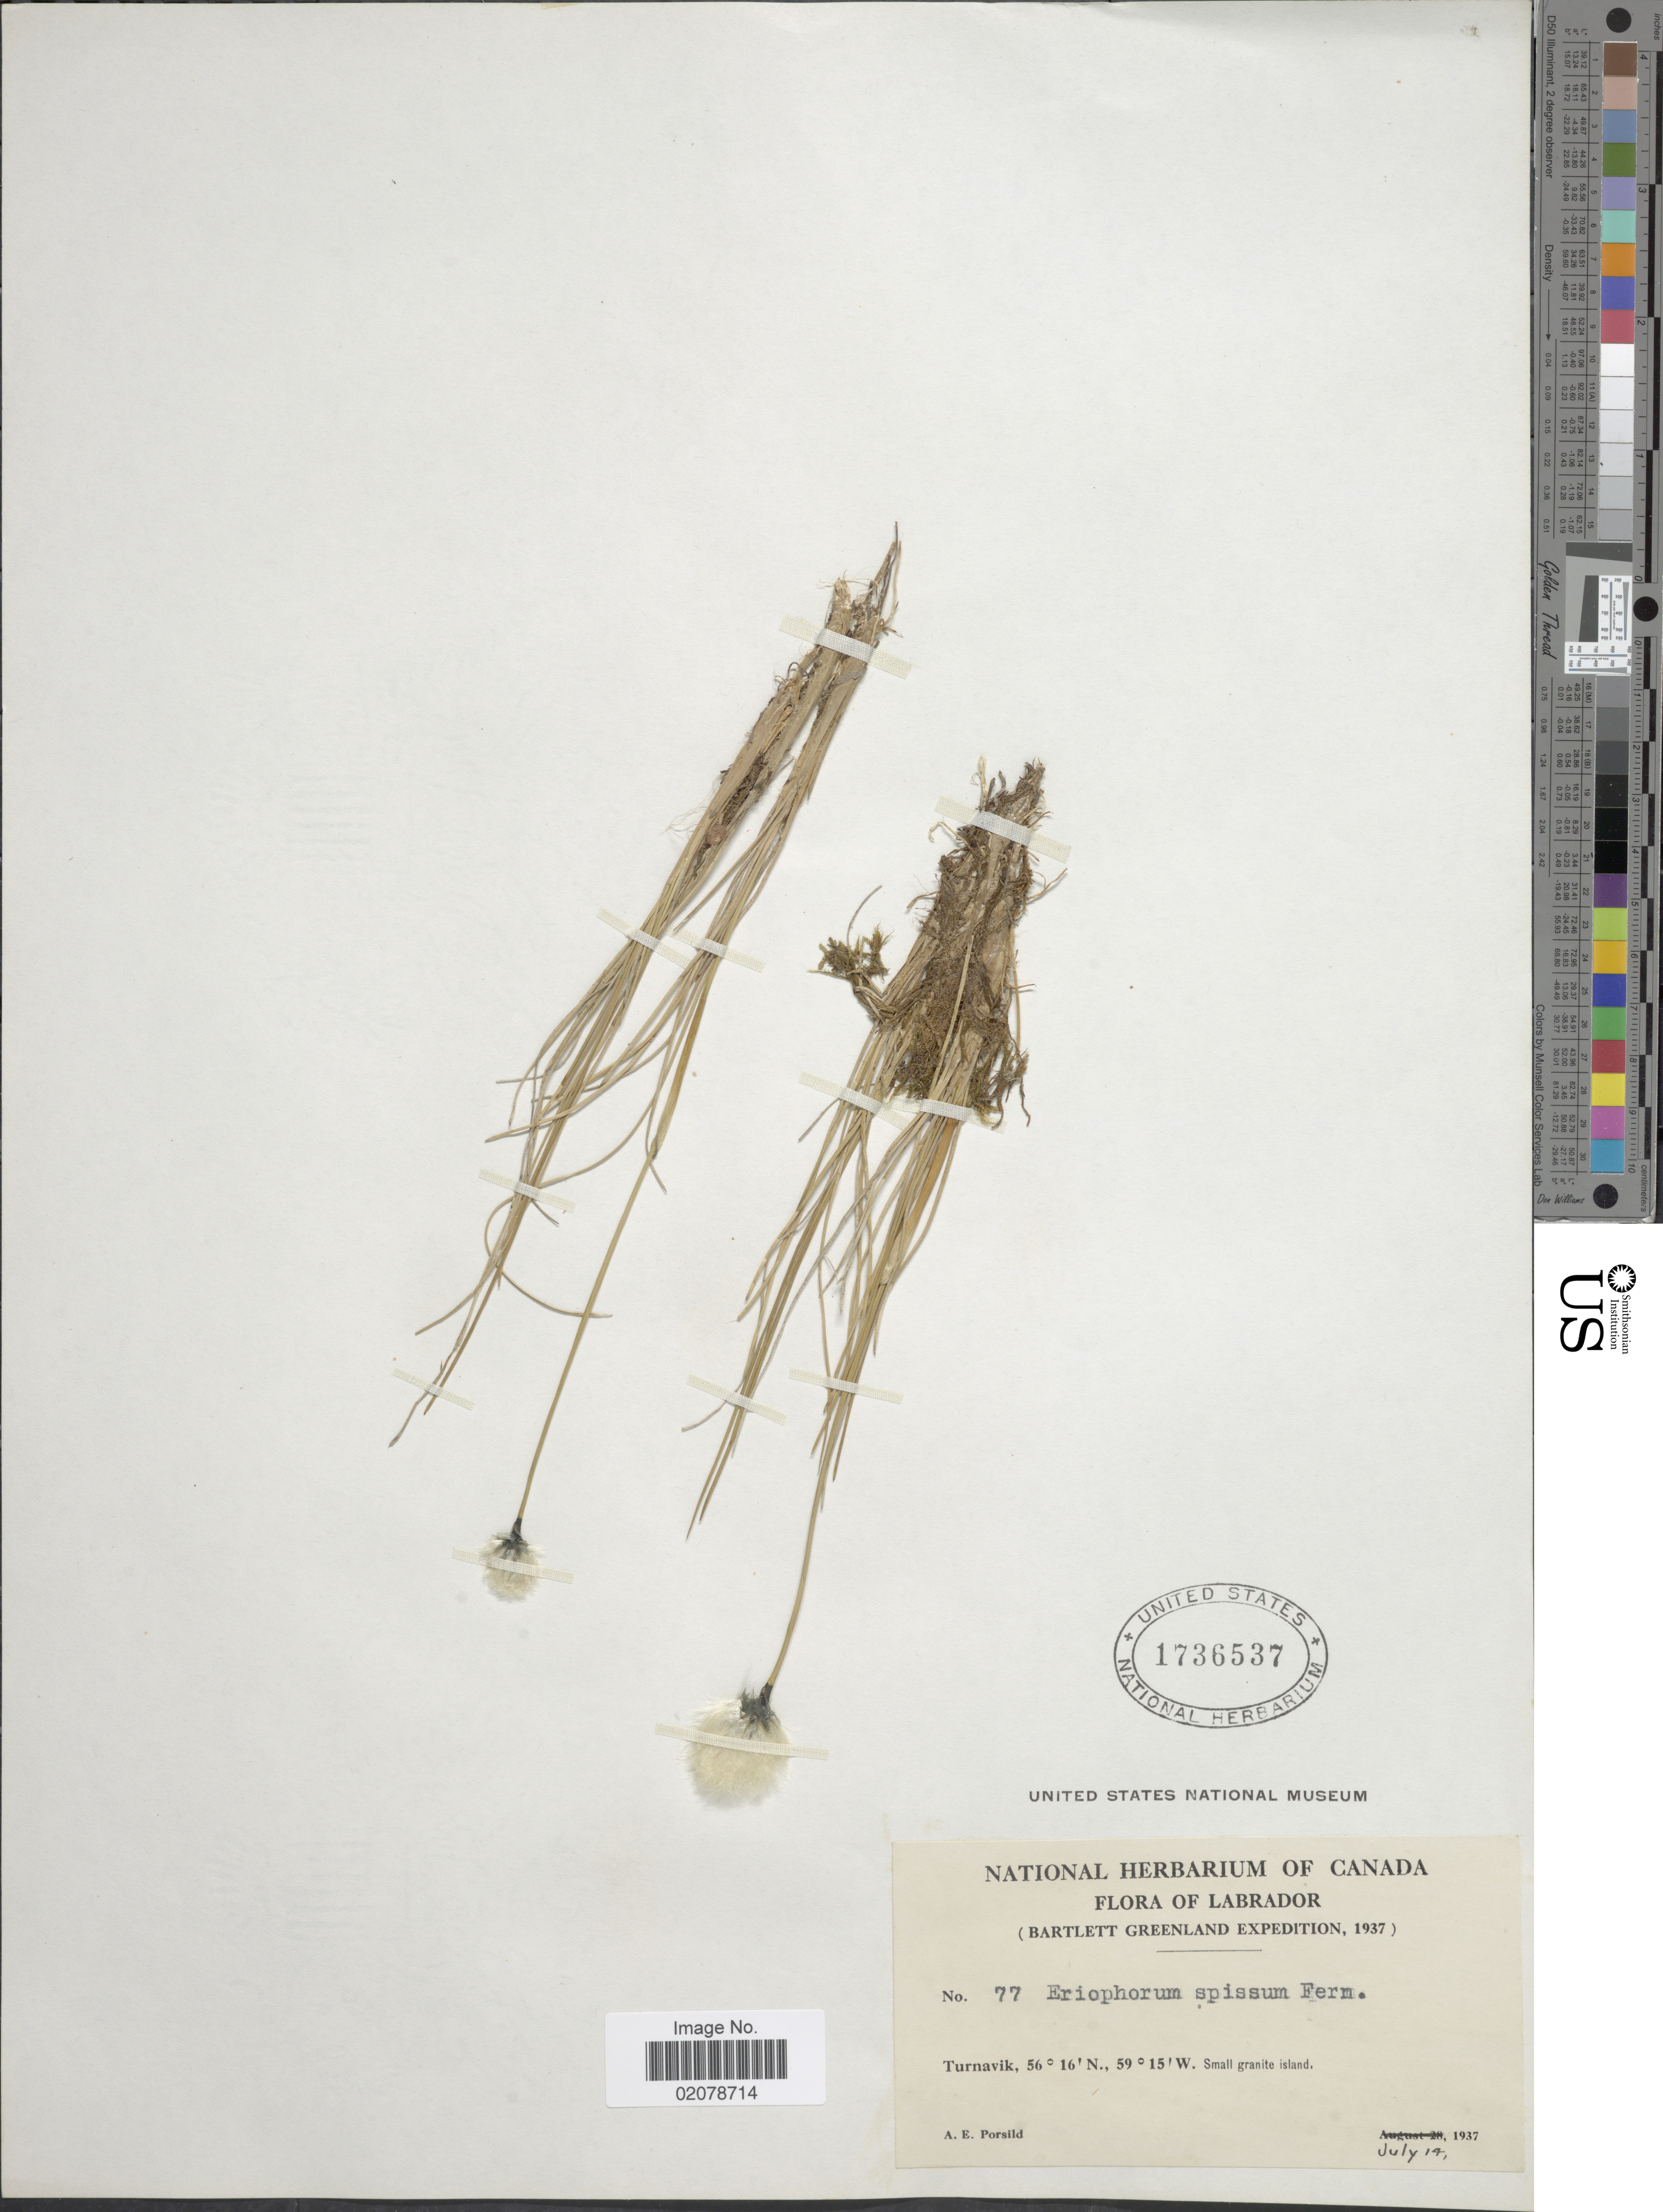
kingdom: Plantae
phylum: Tracheophyta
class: Liliopsida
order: Poales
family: Cyperaceae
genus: Eriophorum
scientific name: Eriophorum vaginatum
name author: L.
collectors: A. E. Porsild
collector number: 77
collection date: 1937-07-14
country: Canada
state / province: Newfoundland and Labrador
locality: Labrador. Turnavik. Bartlett Greenland [unsure placement]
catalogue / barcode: US 1736537